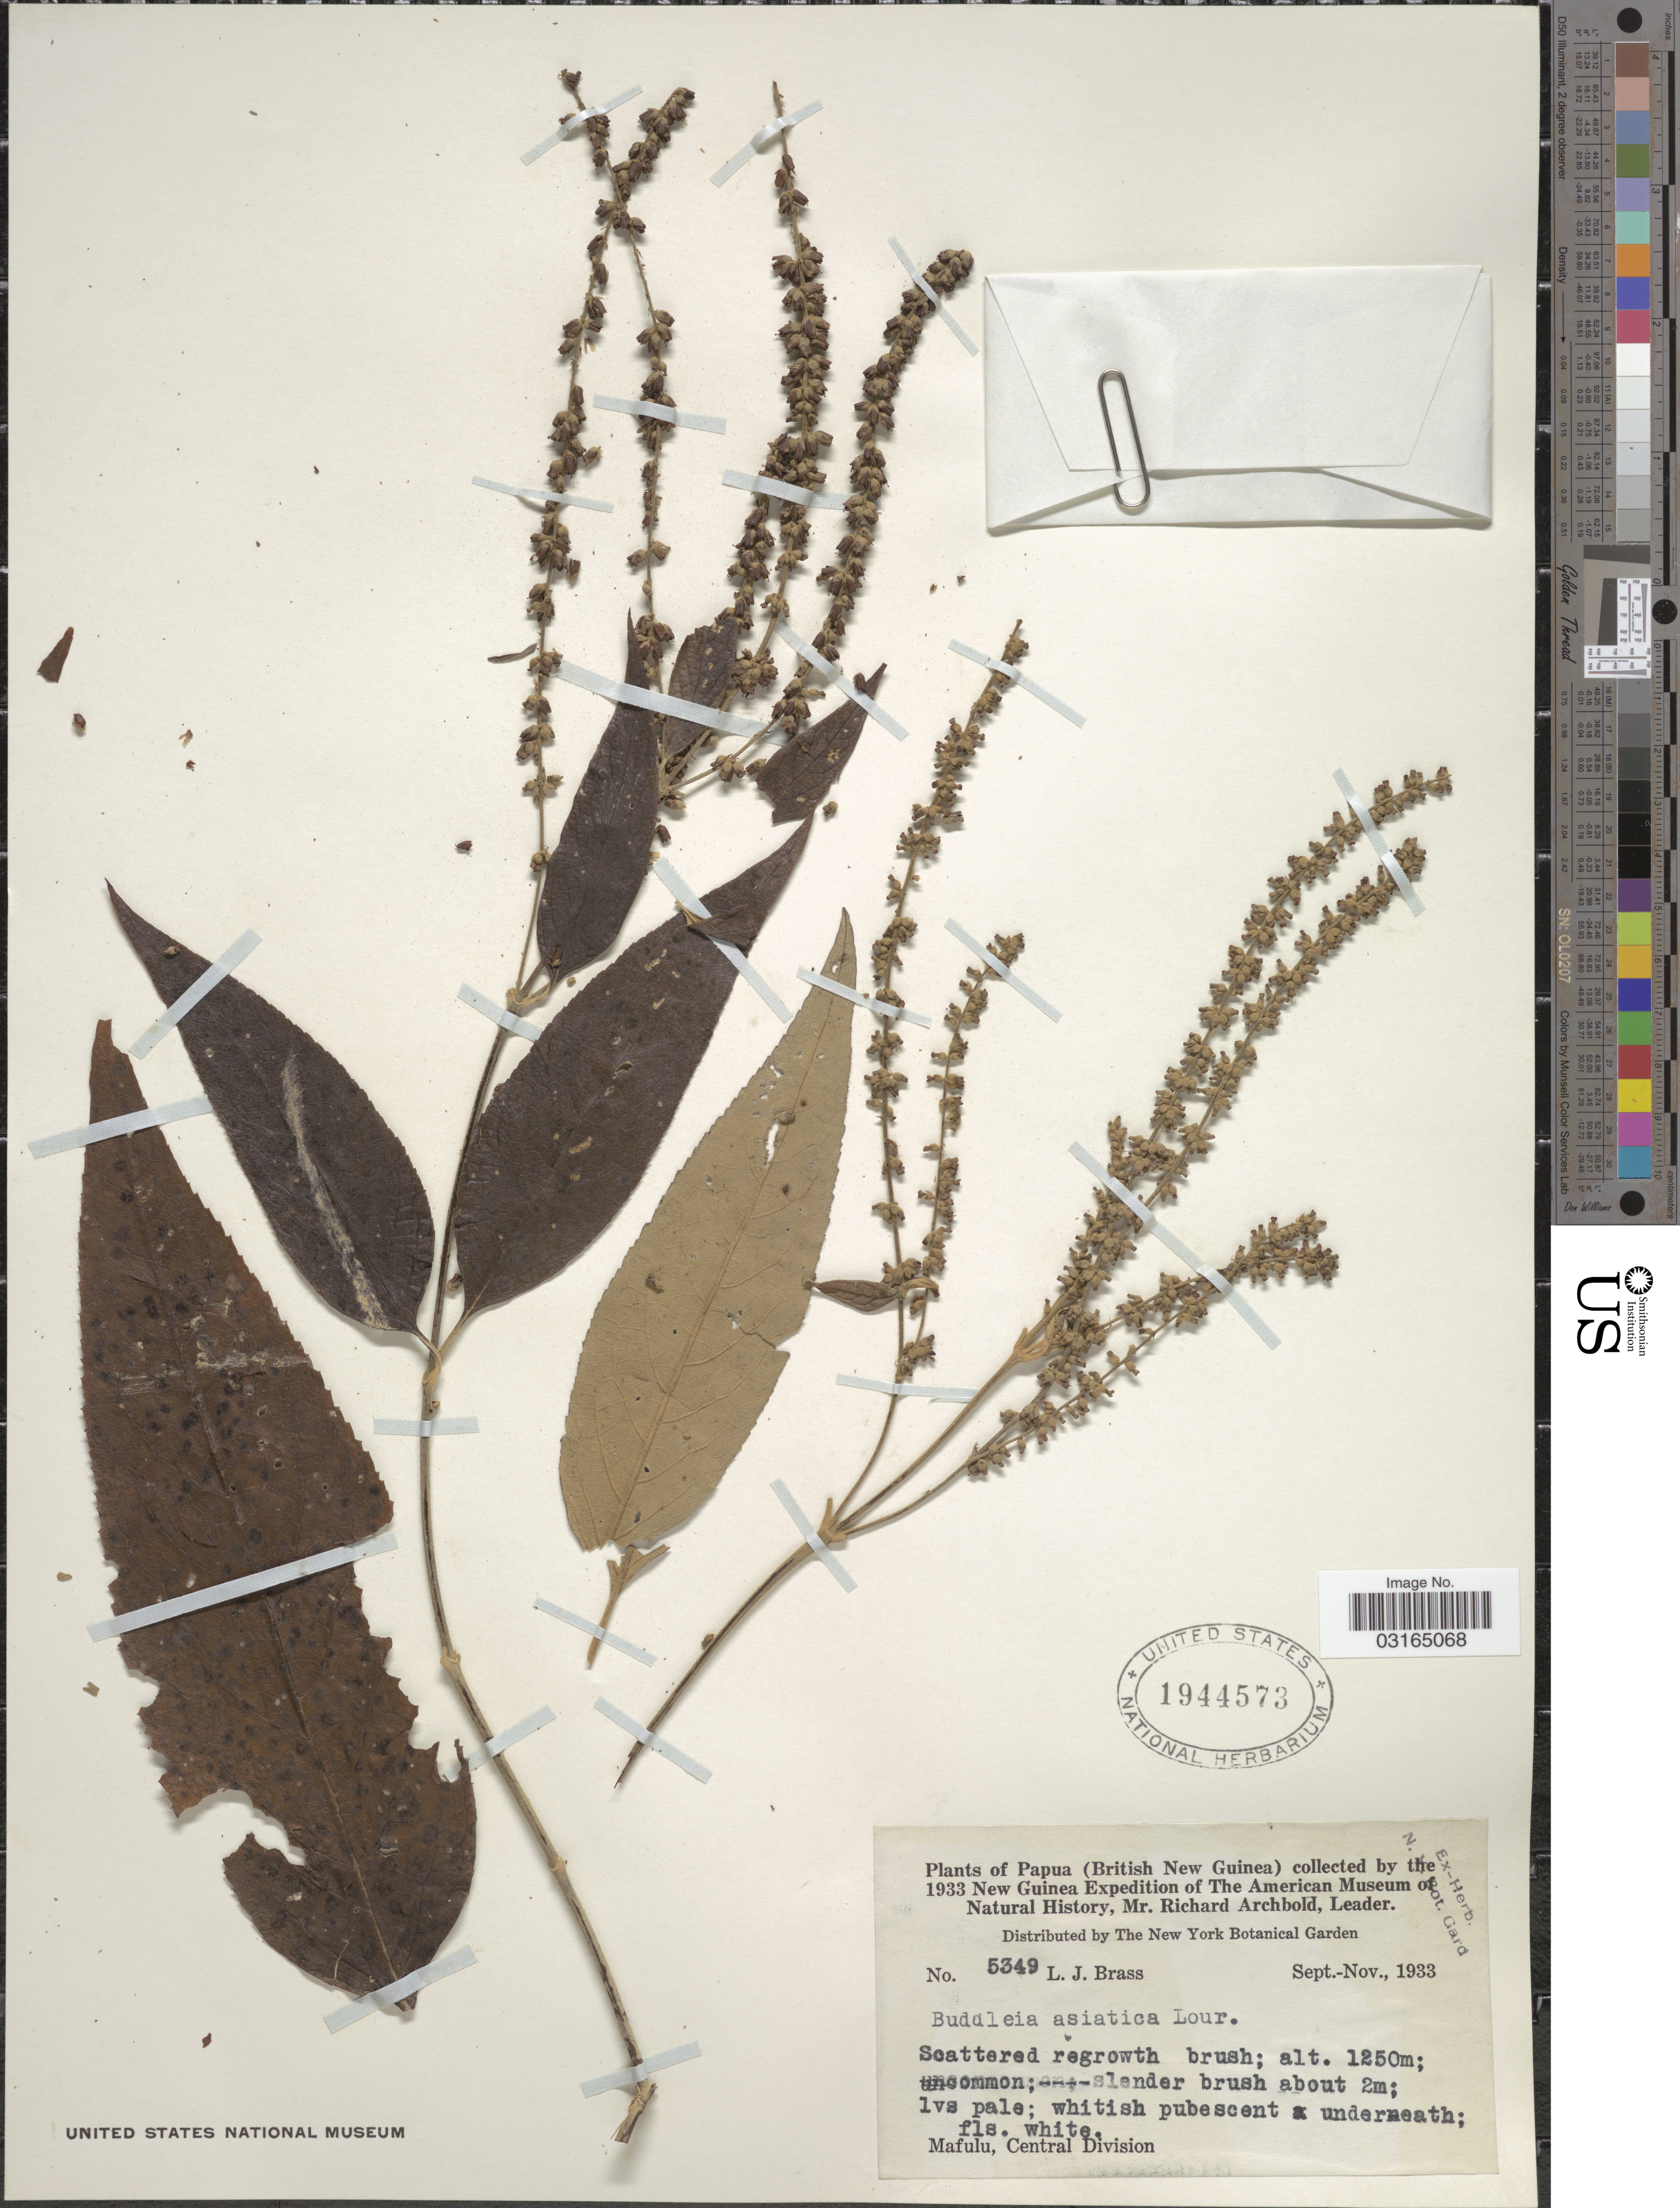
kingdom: Plantae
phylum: Tracheophyta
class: Magnoliopsida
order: Lamiales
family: Scrophulariaceae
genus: Buddleja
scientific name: Buddleja asiatica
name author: Lour.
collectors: L. J. Brass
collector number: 5349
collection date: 1933-09/1933-11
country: Papua New Guinea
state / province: Central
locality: Papua (British New Guinea). Mafulu.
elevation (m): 1250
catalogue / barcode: US 1944573